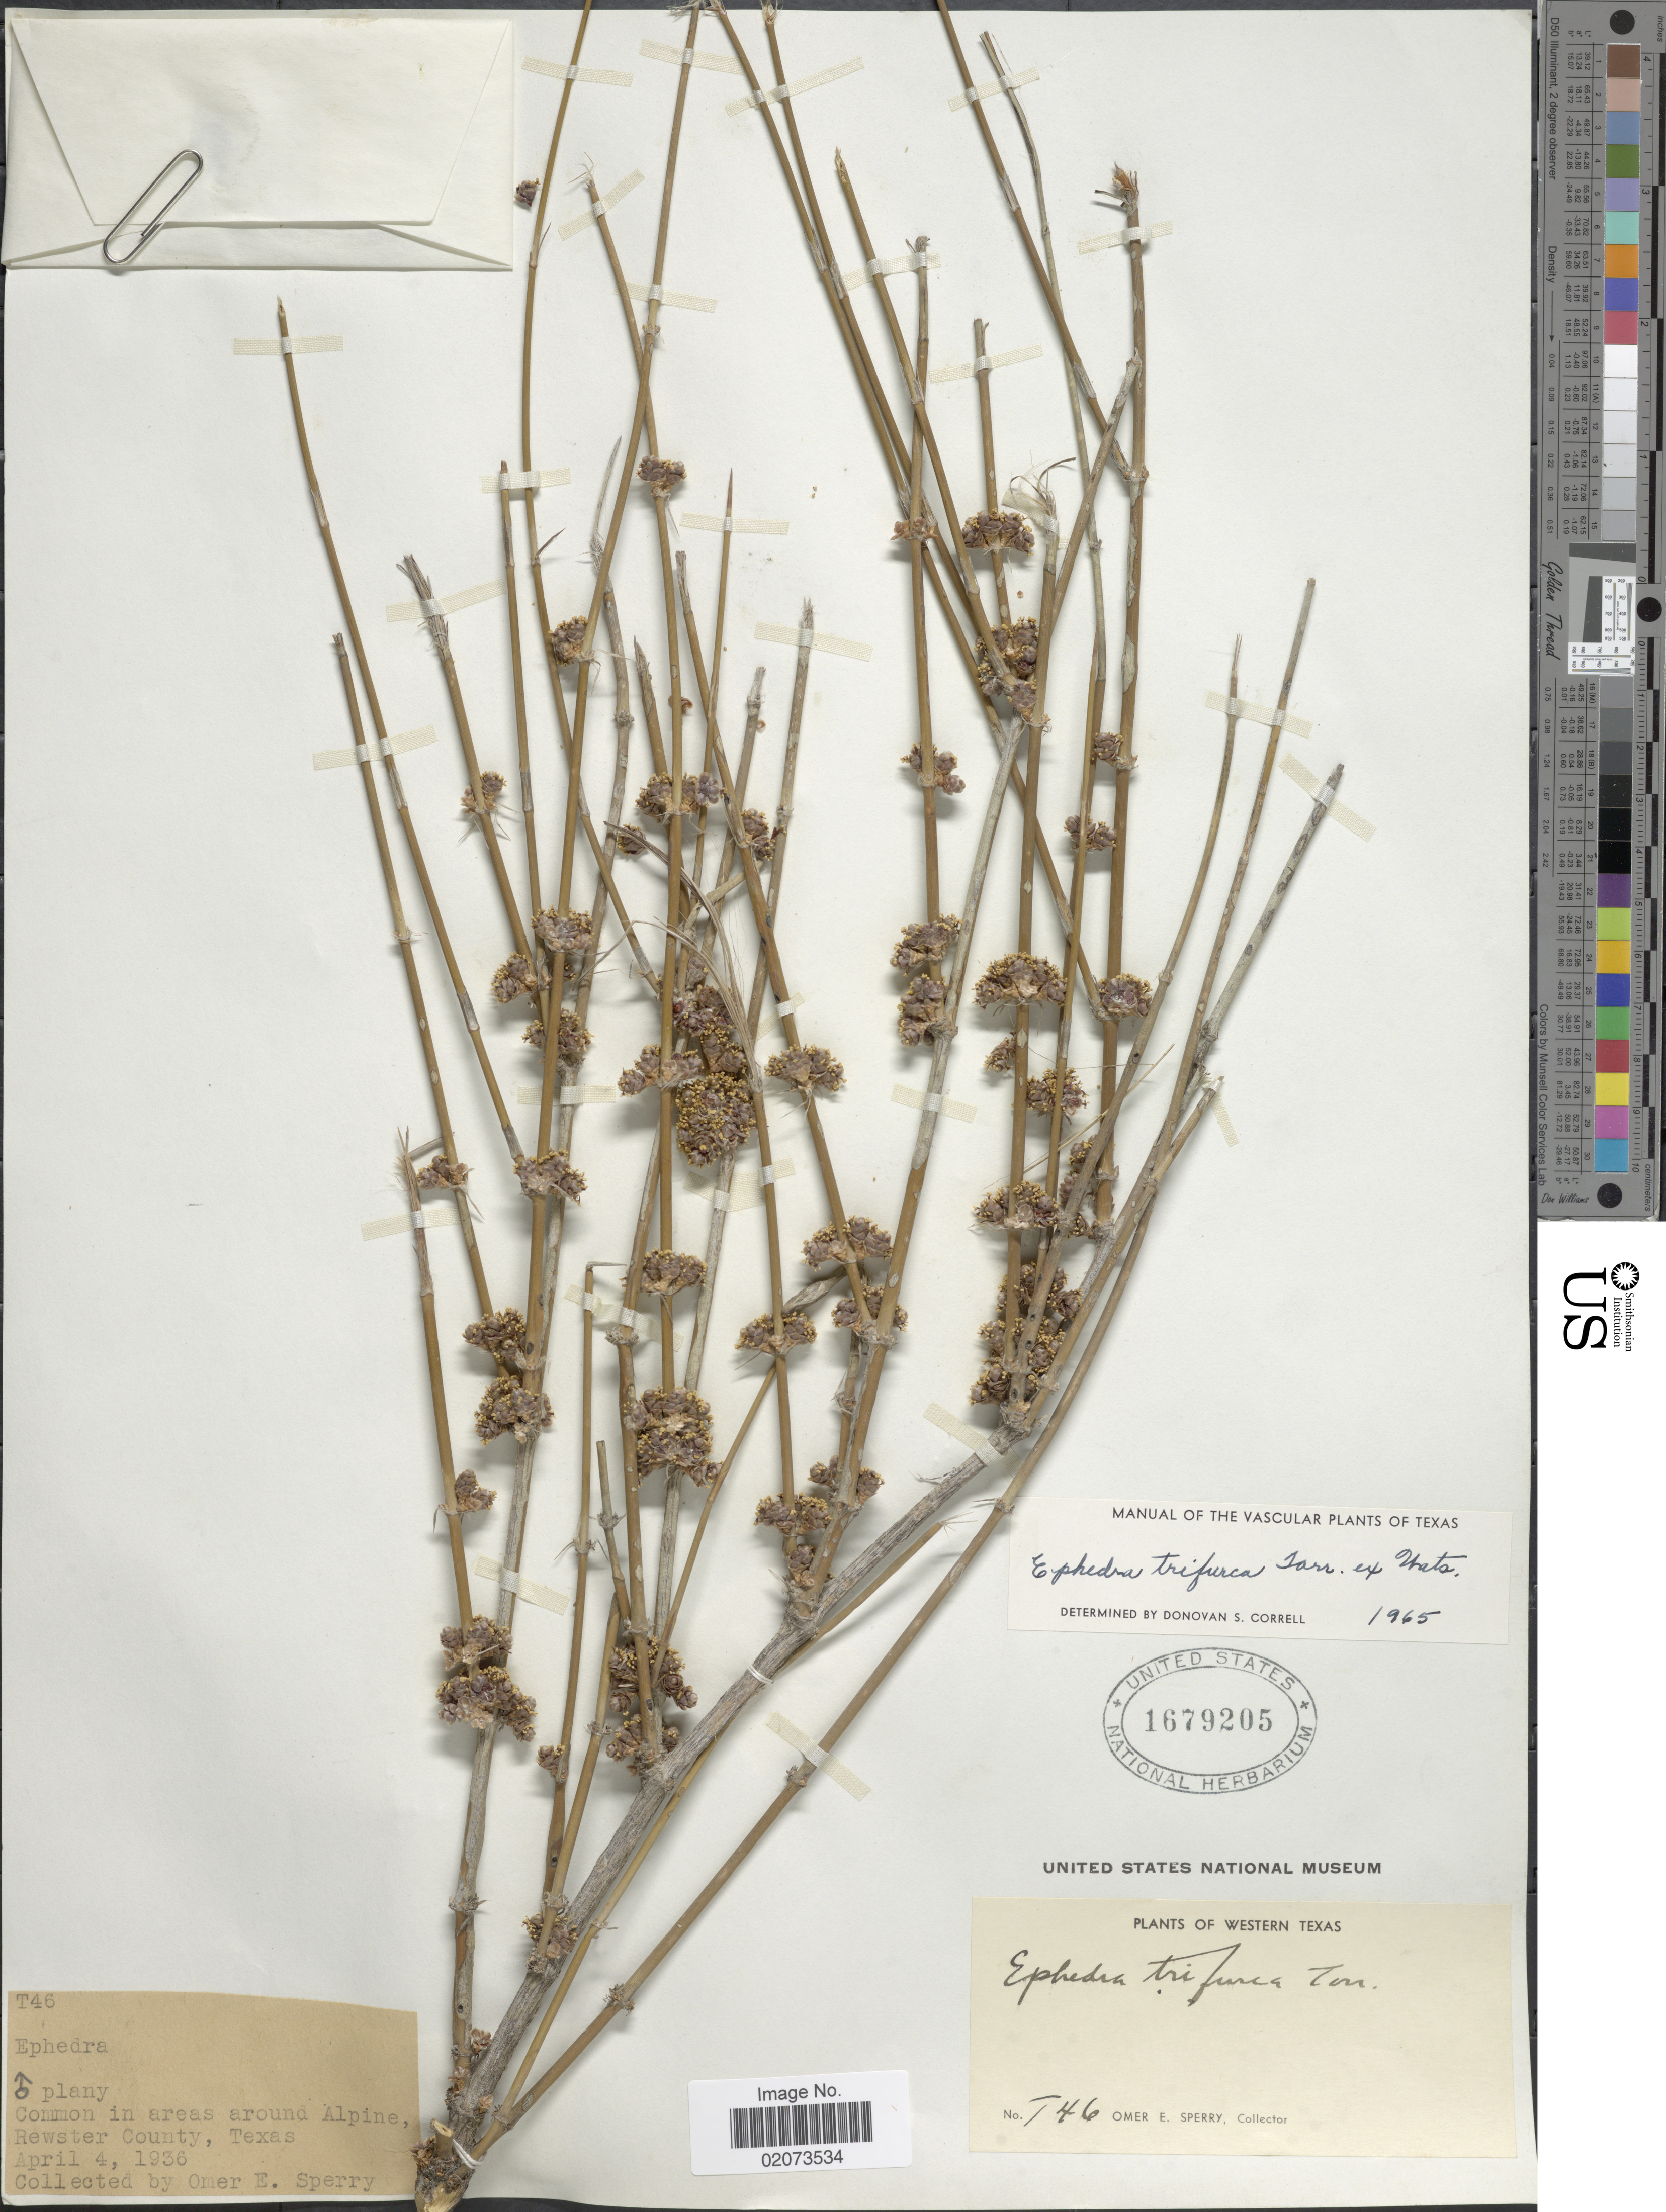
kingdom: Plantae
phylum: Tracheophyta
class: Gnetopsida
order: Ephedrales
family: Ephedraceae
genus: Ephedra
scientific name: Ephedra trifurca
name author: Torr. ex S. Watson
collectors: O. E. Sperry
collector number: T46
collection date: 1936-04-04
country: United States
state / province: Texas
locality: Western Texas, in areas around Alpine, Rewster County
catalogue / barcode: US 1679205